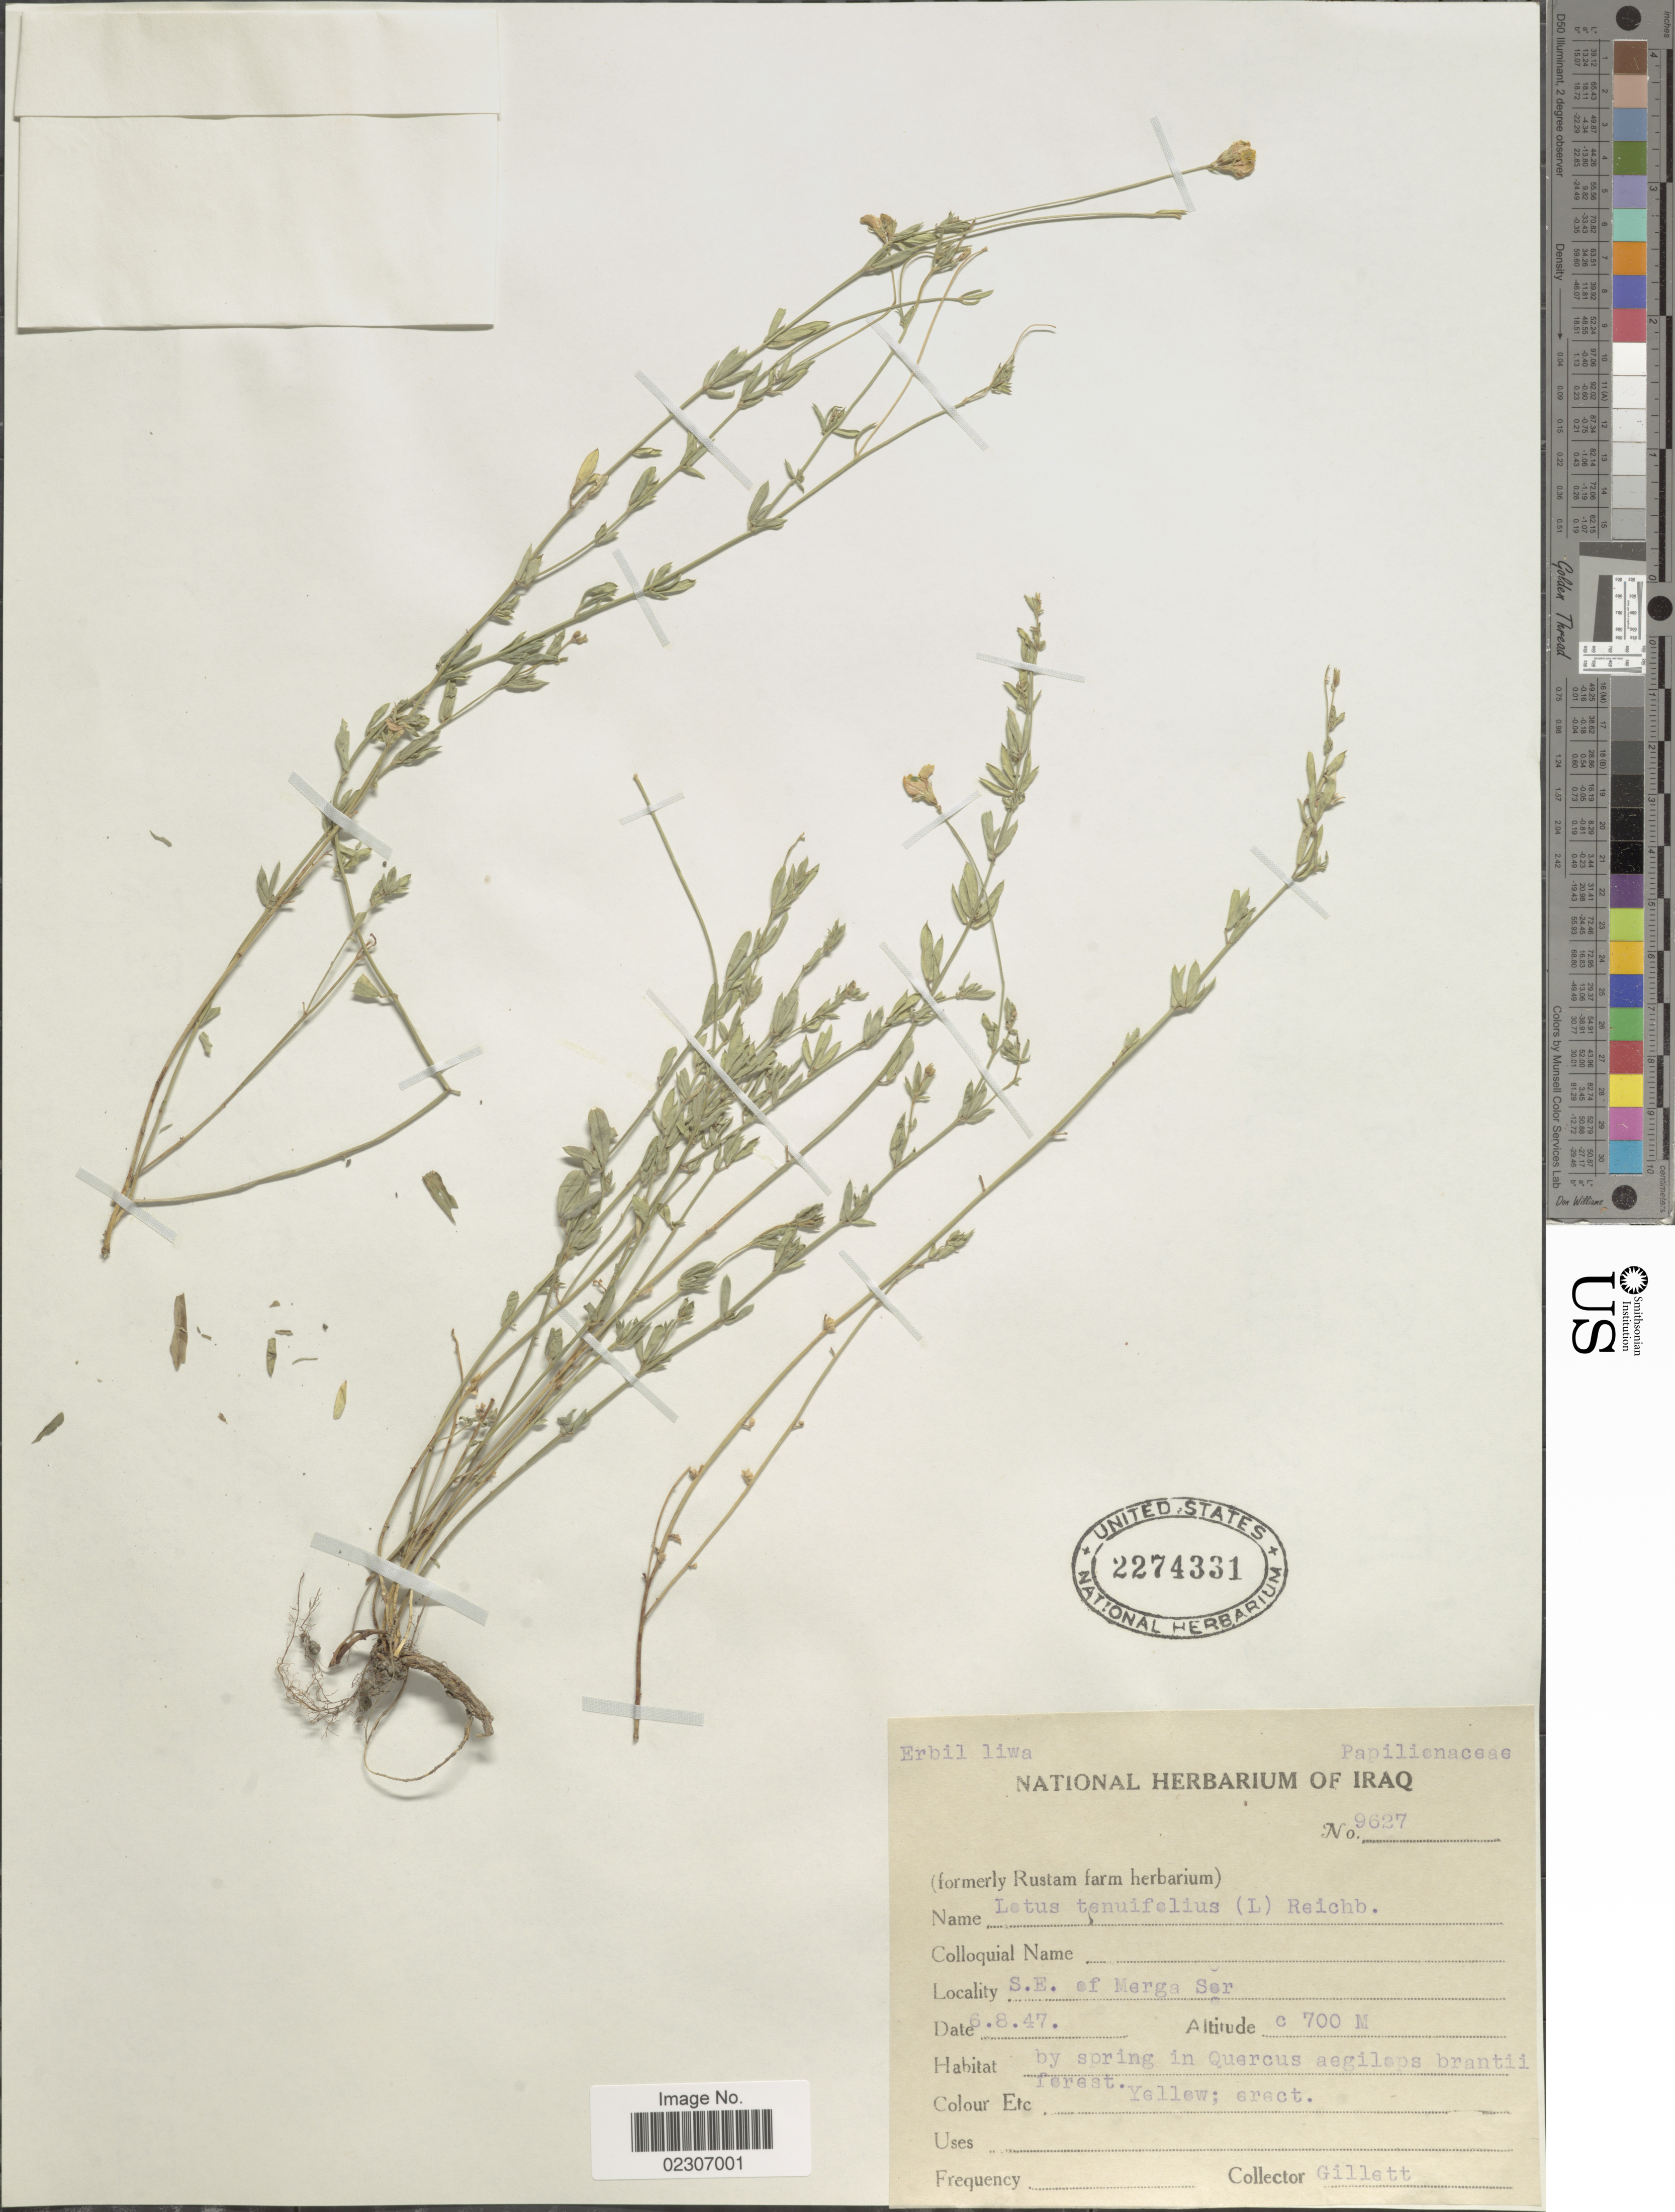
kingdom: Plantae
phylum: Tracheophyta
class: Magnoliopsida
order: Fabales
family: Fabaceae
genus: Lotus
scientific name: Lotus tenuis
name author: Waldst. & Kit.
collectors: Gillett, --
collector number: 9627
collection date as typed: Transcribed d/m/y: 6/8/47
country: Iraq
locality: S.E. of Merga Ser, Erbil Liwa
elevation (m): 700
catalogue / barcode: US 2274331